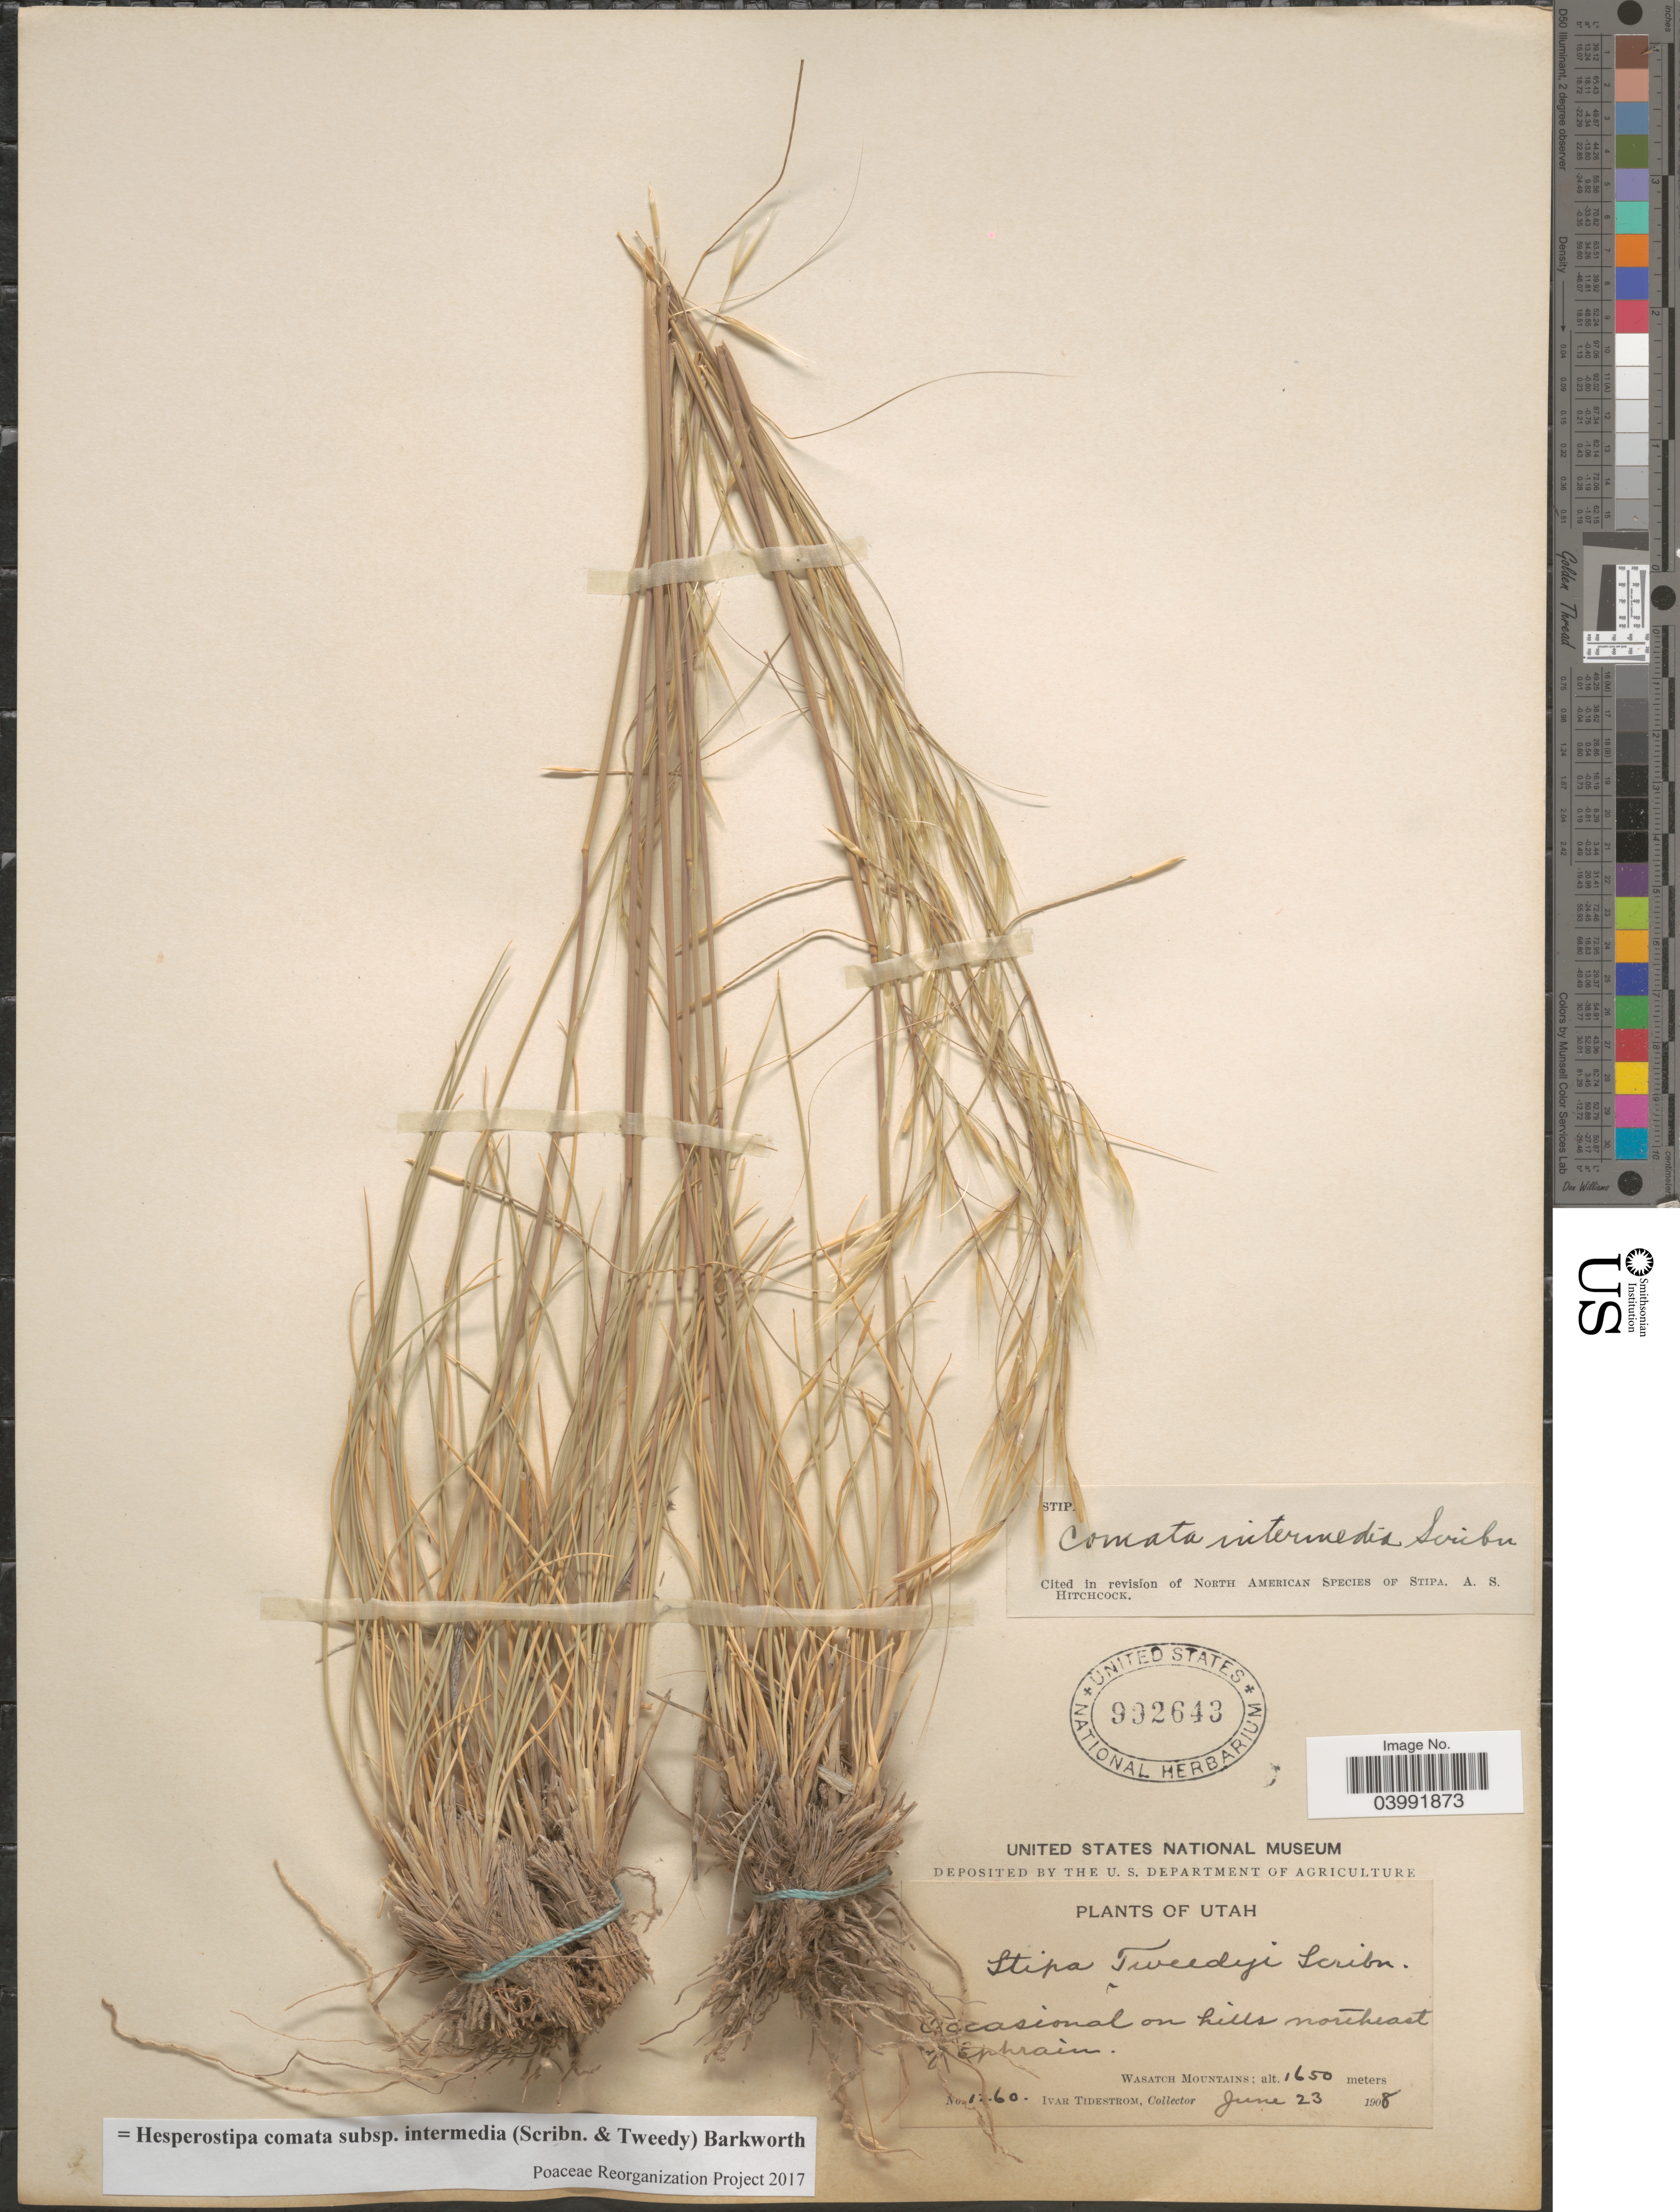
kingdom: Plantae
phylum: Tracheophyta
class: Liliopsida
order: Poales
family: Poaceae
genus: Hesperostipa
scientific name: Hesperostipa comata subsp. intermedia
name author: (Scribn. & Tweedy) Barkworth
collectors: I. F. Tidestrom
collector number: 1!60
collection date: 1908-06-23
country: United States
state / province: Utah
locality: On hills northeast of Ephraim. Wasatch Mountains.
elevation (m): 1650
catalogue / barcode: US 992643